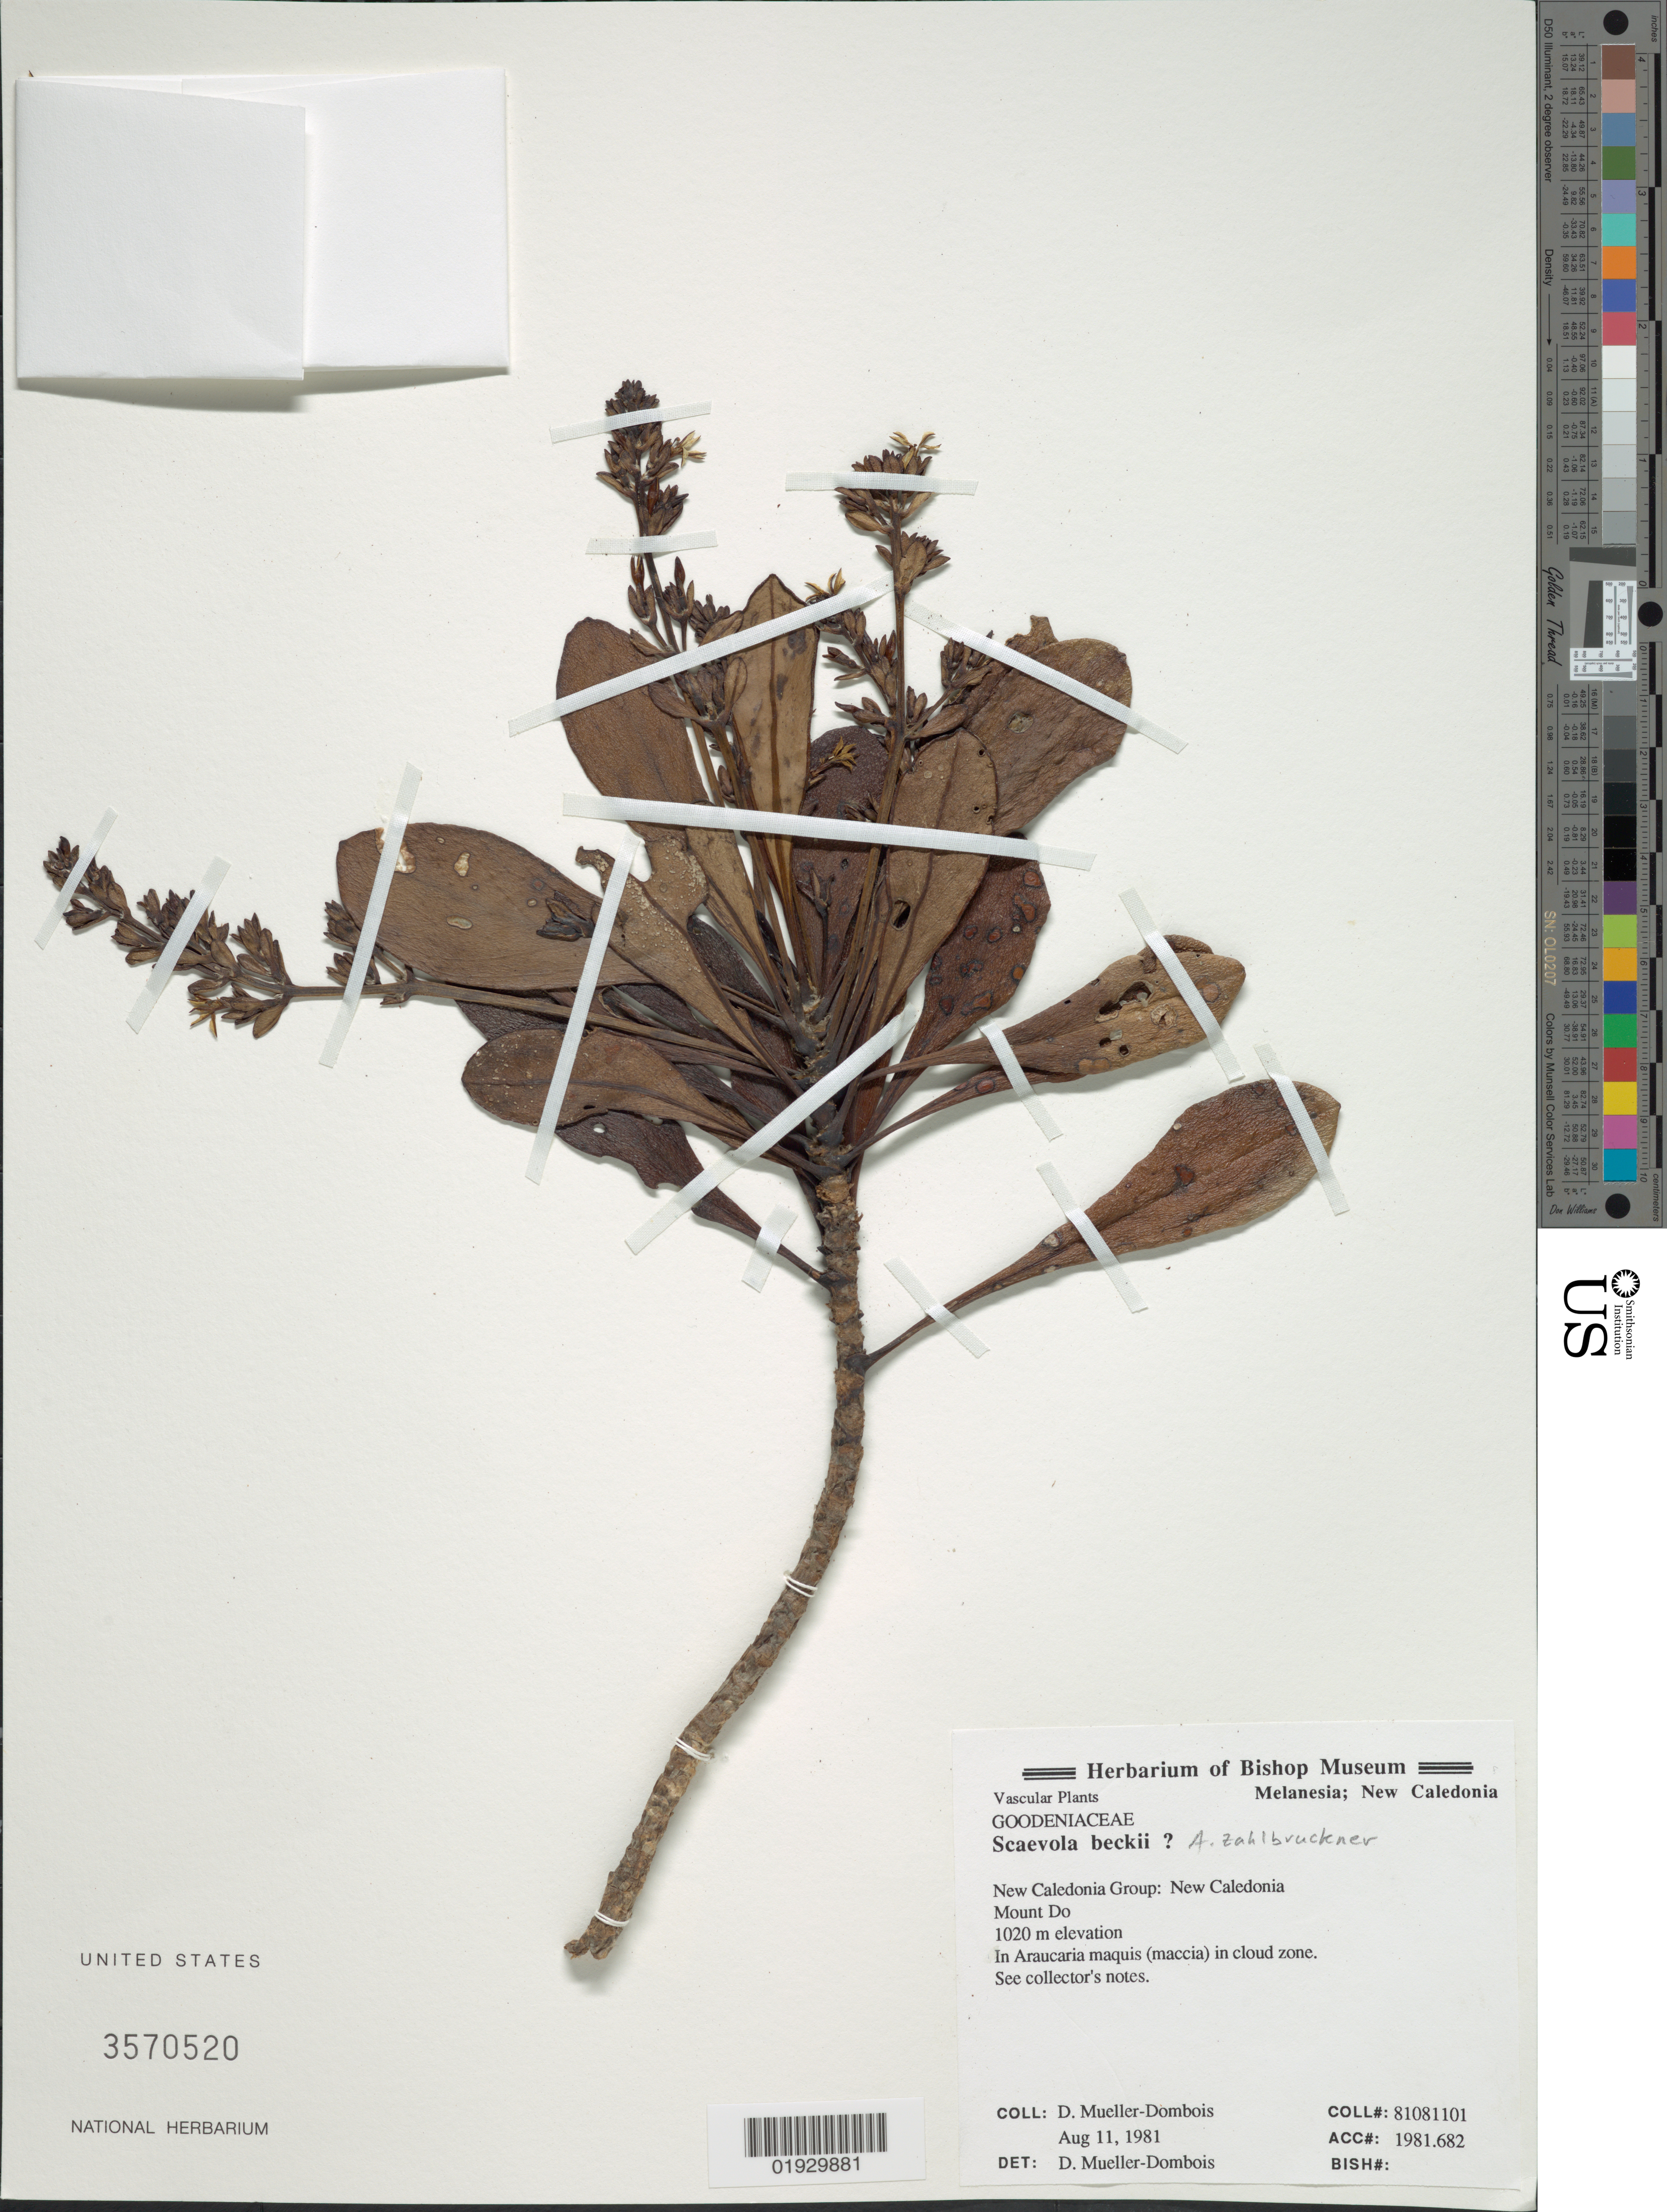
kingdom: Plantae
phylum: Tracheophyta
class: Magnoliopsida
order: Asterales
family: Goodeniaceae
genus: Scaevola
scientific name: Scaevola beckii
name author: Zahlbr.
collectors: D. Mueller-Dombois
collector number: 81081101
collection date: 1981-08-11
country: New Caledonia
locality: Mount Do. Melanesia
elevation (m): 1020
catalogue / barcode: US 3570520